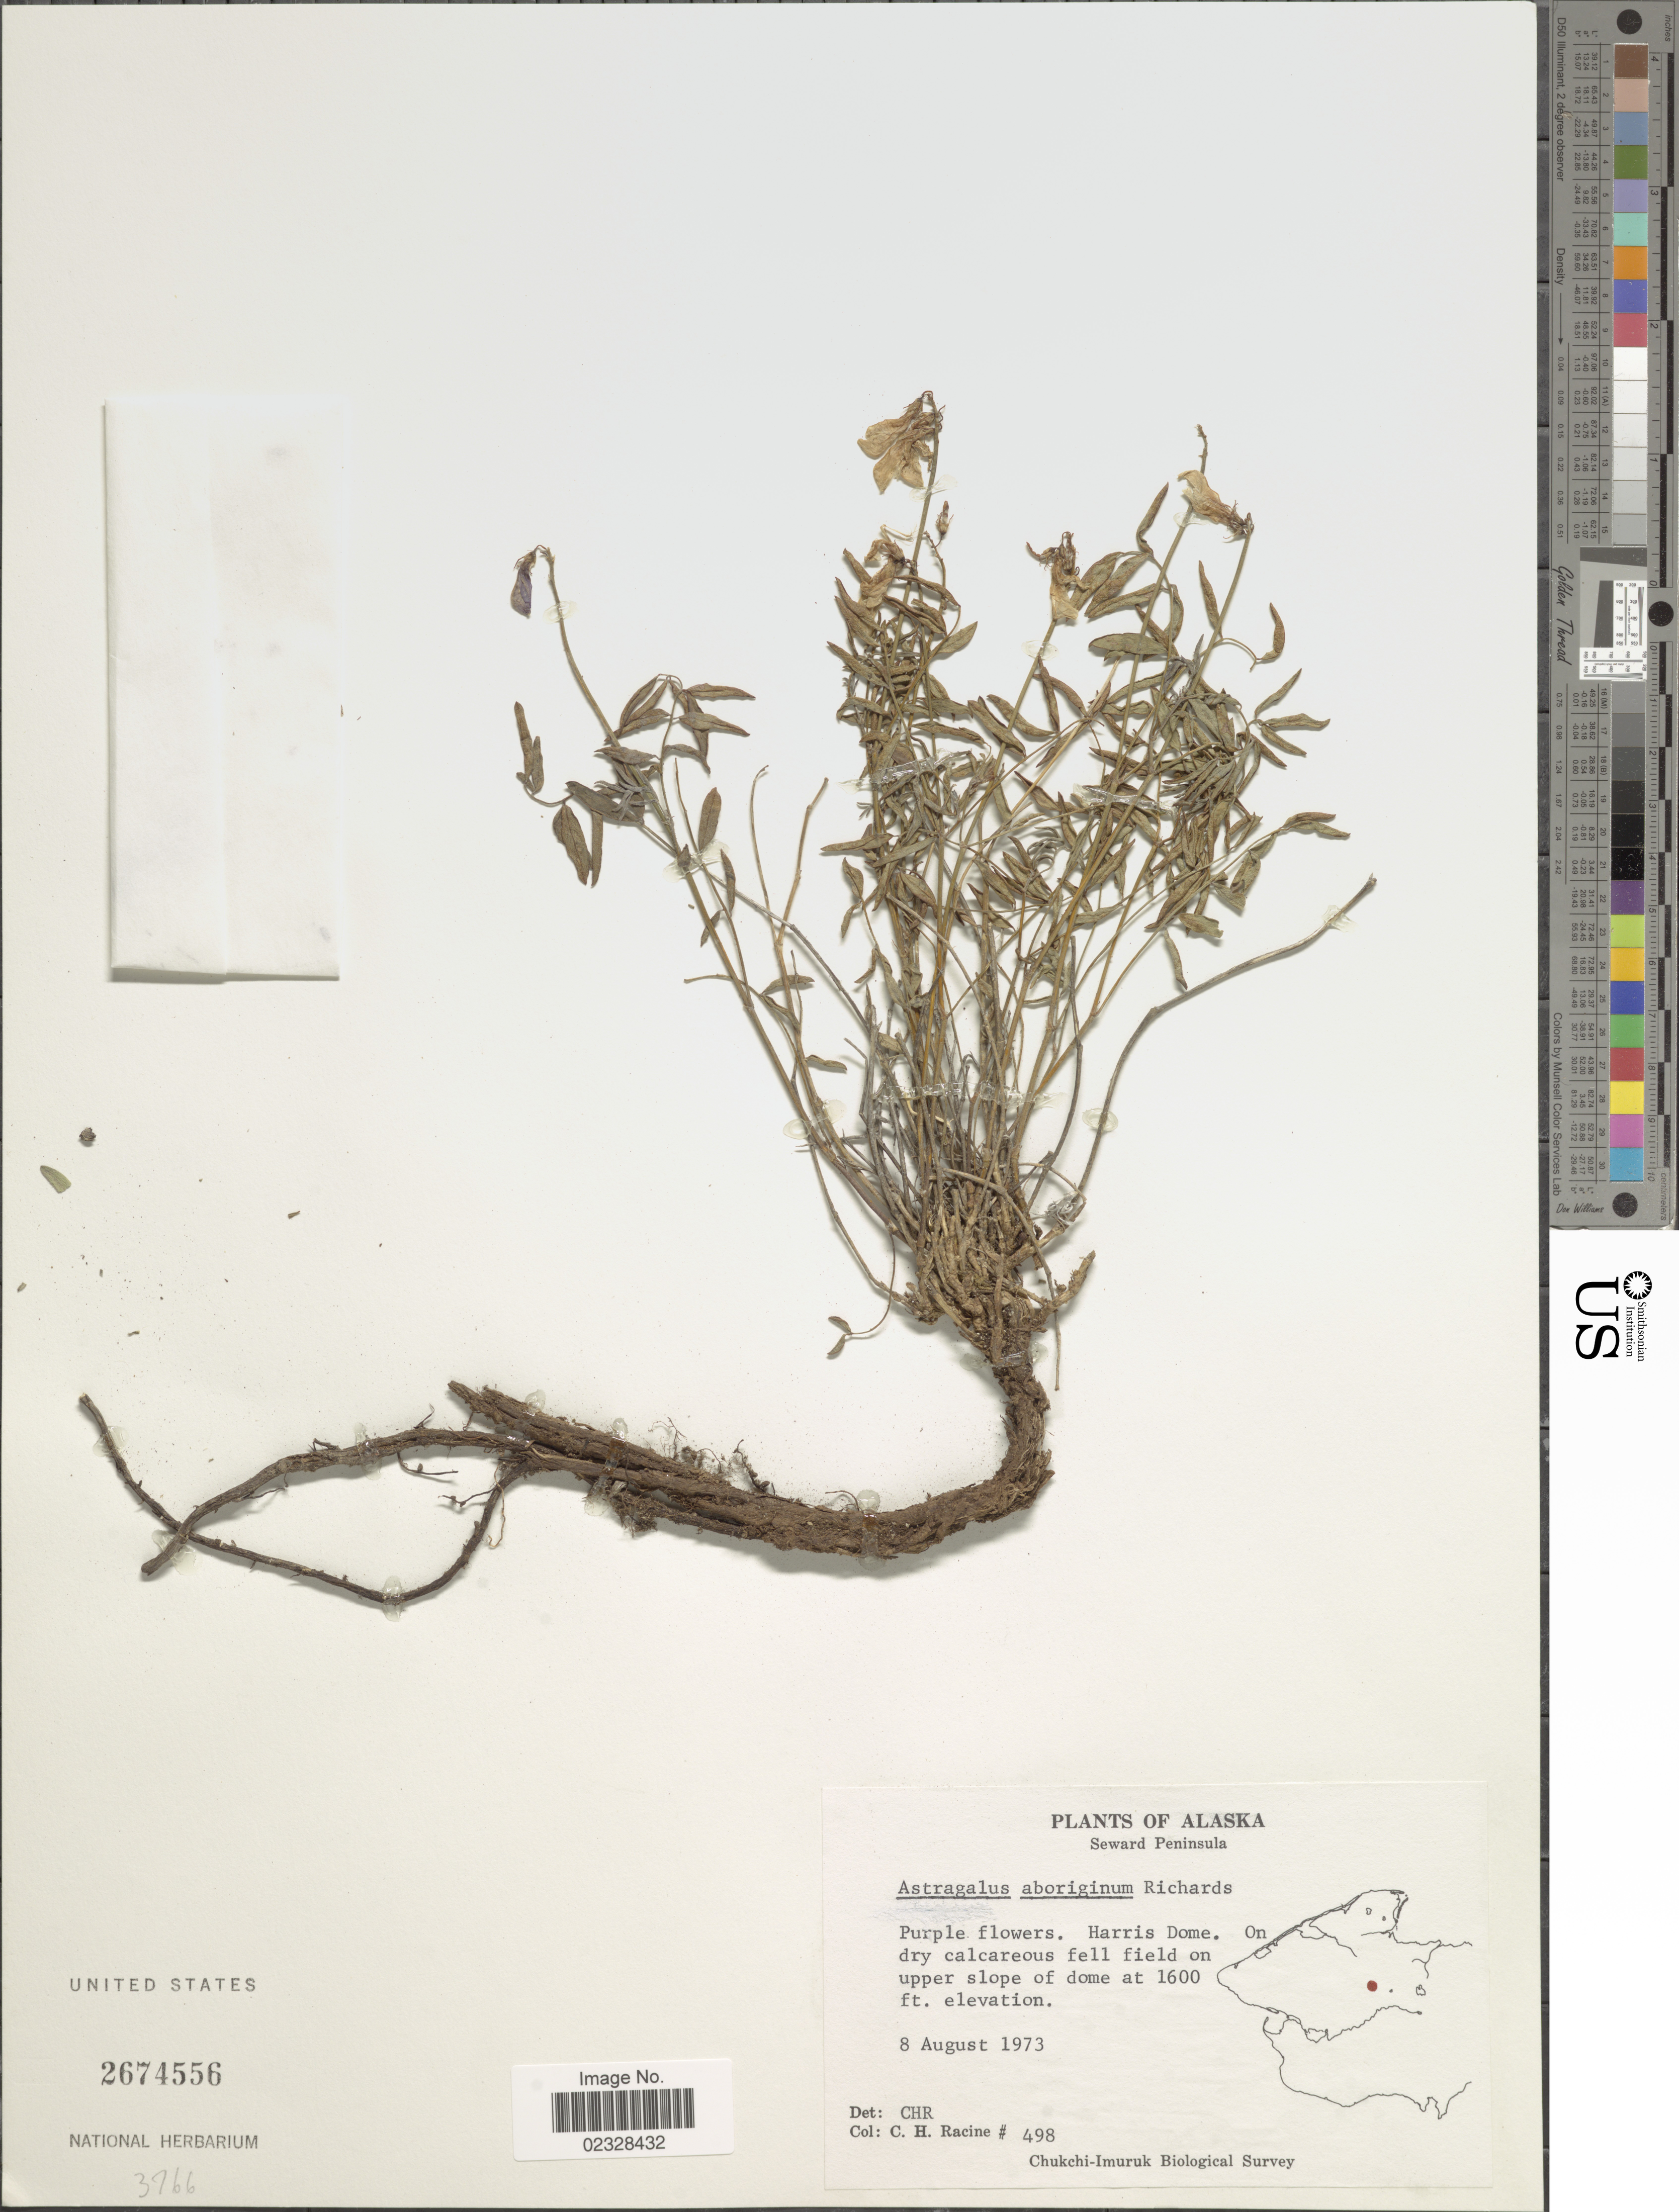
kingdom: Plantae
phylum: Tracheophyta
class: Magnoliopsida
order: Fabales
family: Fabaceae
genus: Astragalus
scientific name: Astragalus aboriginum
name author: Richardson ex Spreng.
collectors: C. Racine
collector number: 498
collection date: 1973-08-08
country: United States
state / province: Alaska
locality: Seward Peninsula, Harris Dome, on dry calcaleous fell field on upper slope of dome.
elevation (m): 488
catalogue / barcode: US 2674556